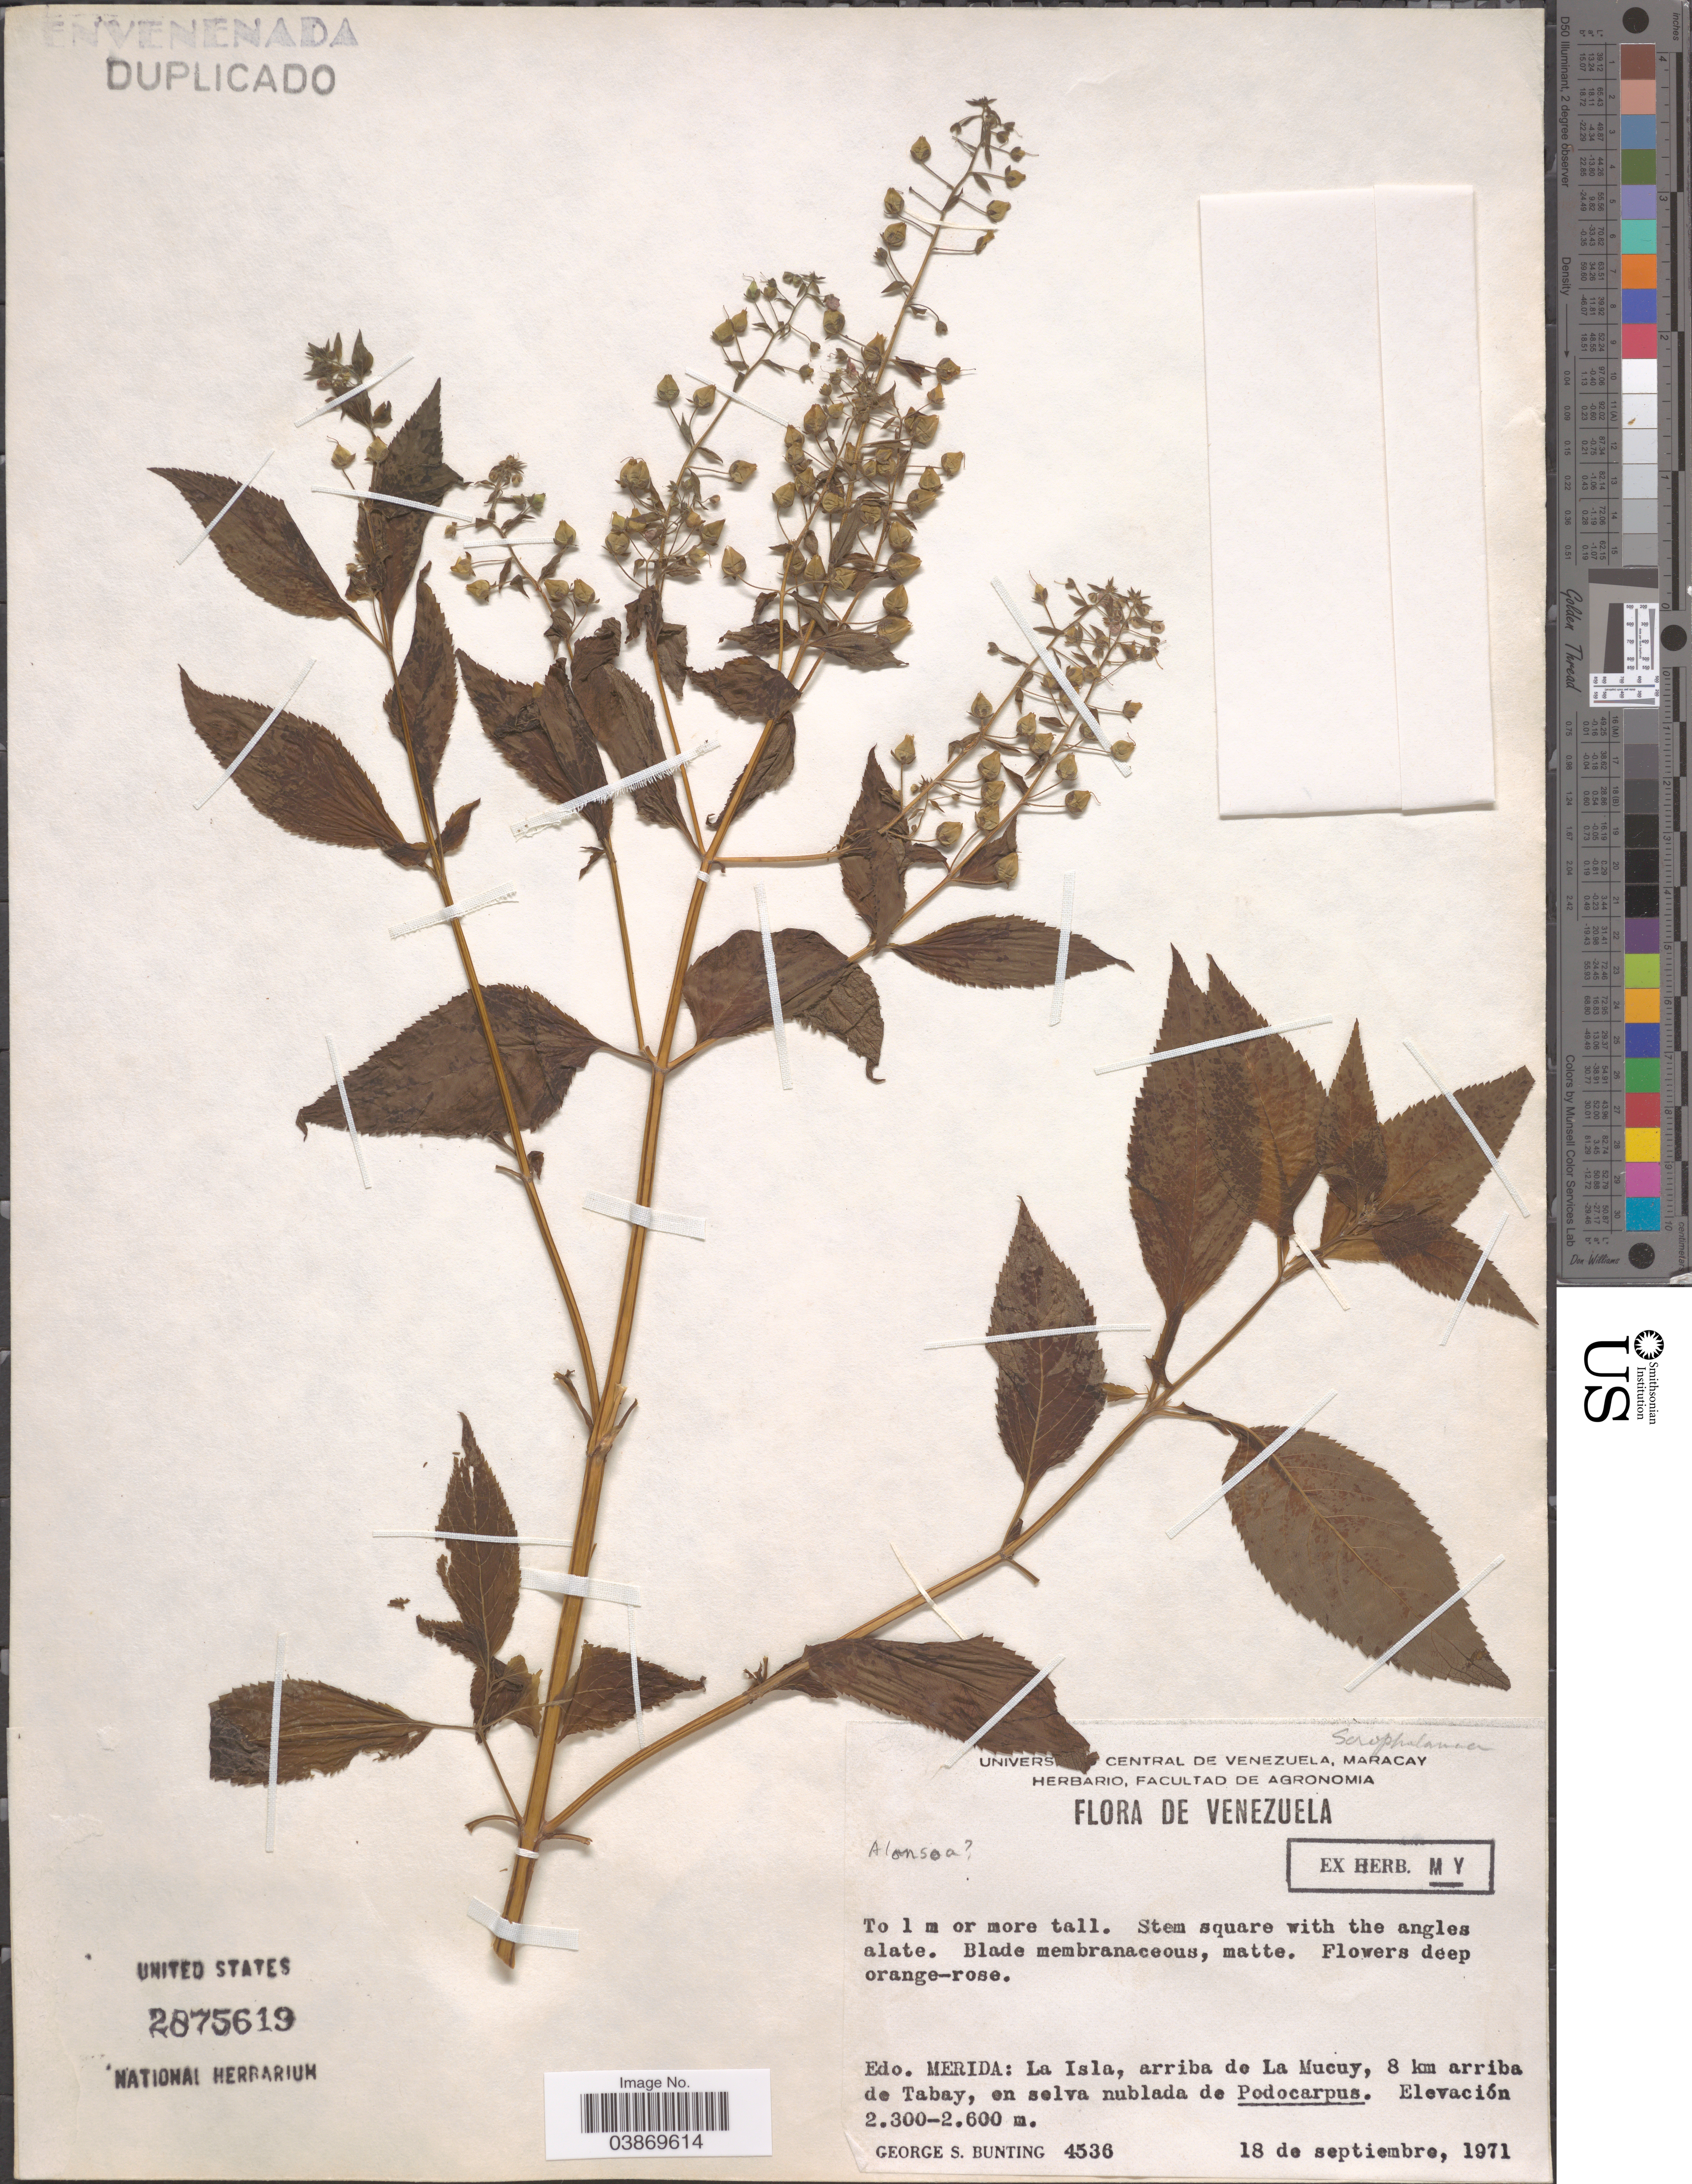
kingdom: Plantae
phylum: Tracheophyta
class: Magnoliopsida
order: Lamiales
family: Scrophulariaceae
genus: Alonsoa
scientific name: Alonsoa sp.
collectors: G. S. Bunting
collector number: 4536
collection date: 1971-09-18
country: Venezuela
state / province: Merida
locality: Edo. Merida: La Isla, arriba de La Mucuy, 8 km arriba de Tabay.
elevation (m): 2300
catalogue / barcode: US 2875619